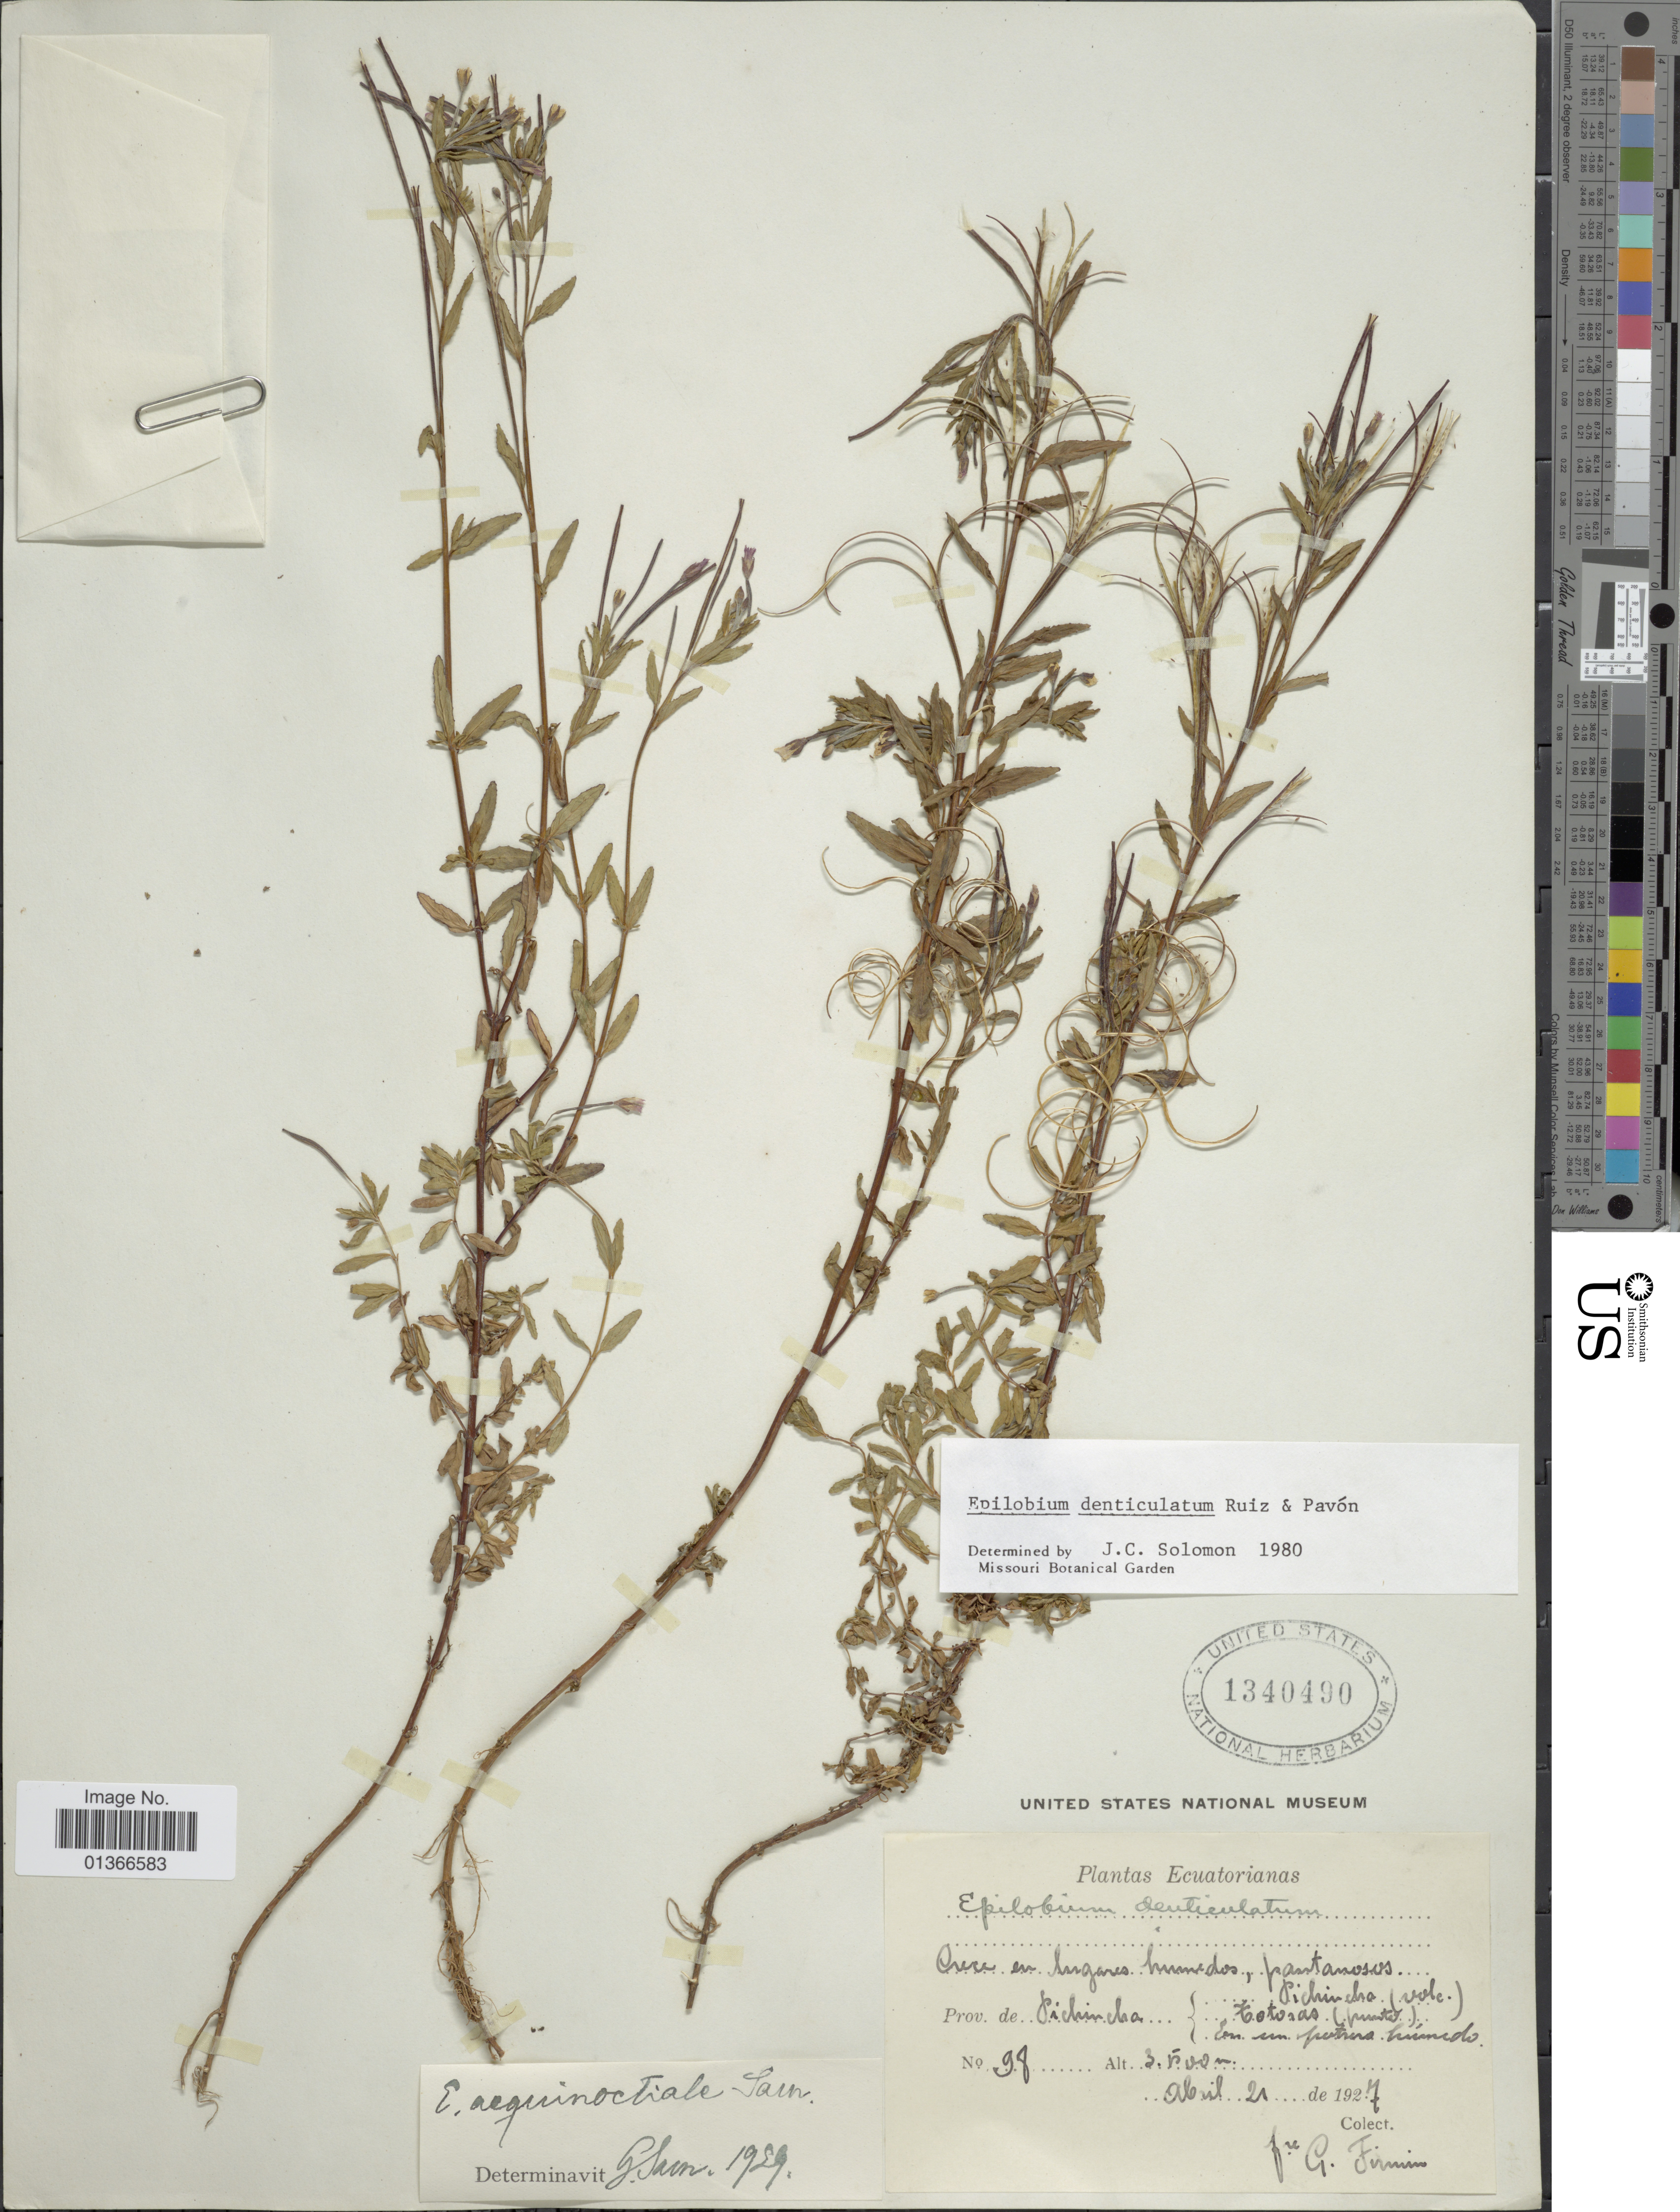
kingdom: Plantae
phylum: Tracheophyta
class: Magnoliopsida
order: Myrtales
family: Onagraceae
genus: Epilobium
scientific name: Epilobium denticulatum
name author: Ruiz & Pav.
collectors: G. Firmin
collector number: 98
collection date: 1927-04-21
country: Ecuador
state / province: Pichincha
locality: Totoras (punto).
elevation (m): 3500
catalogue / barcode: US 1340490